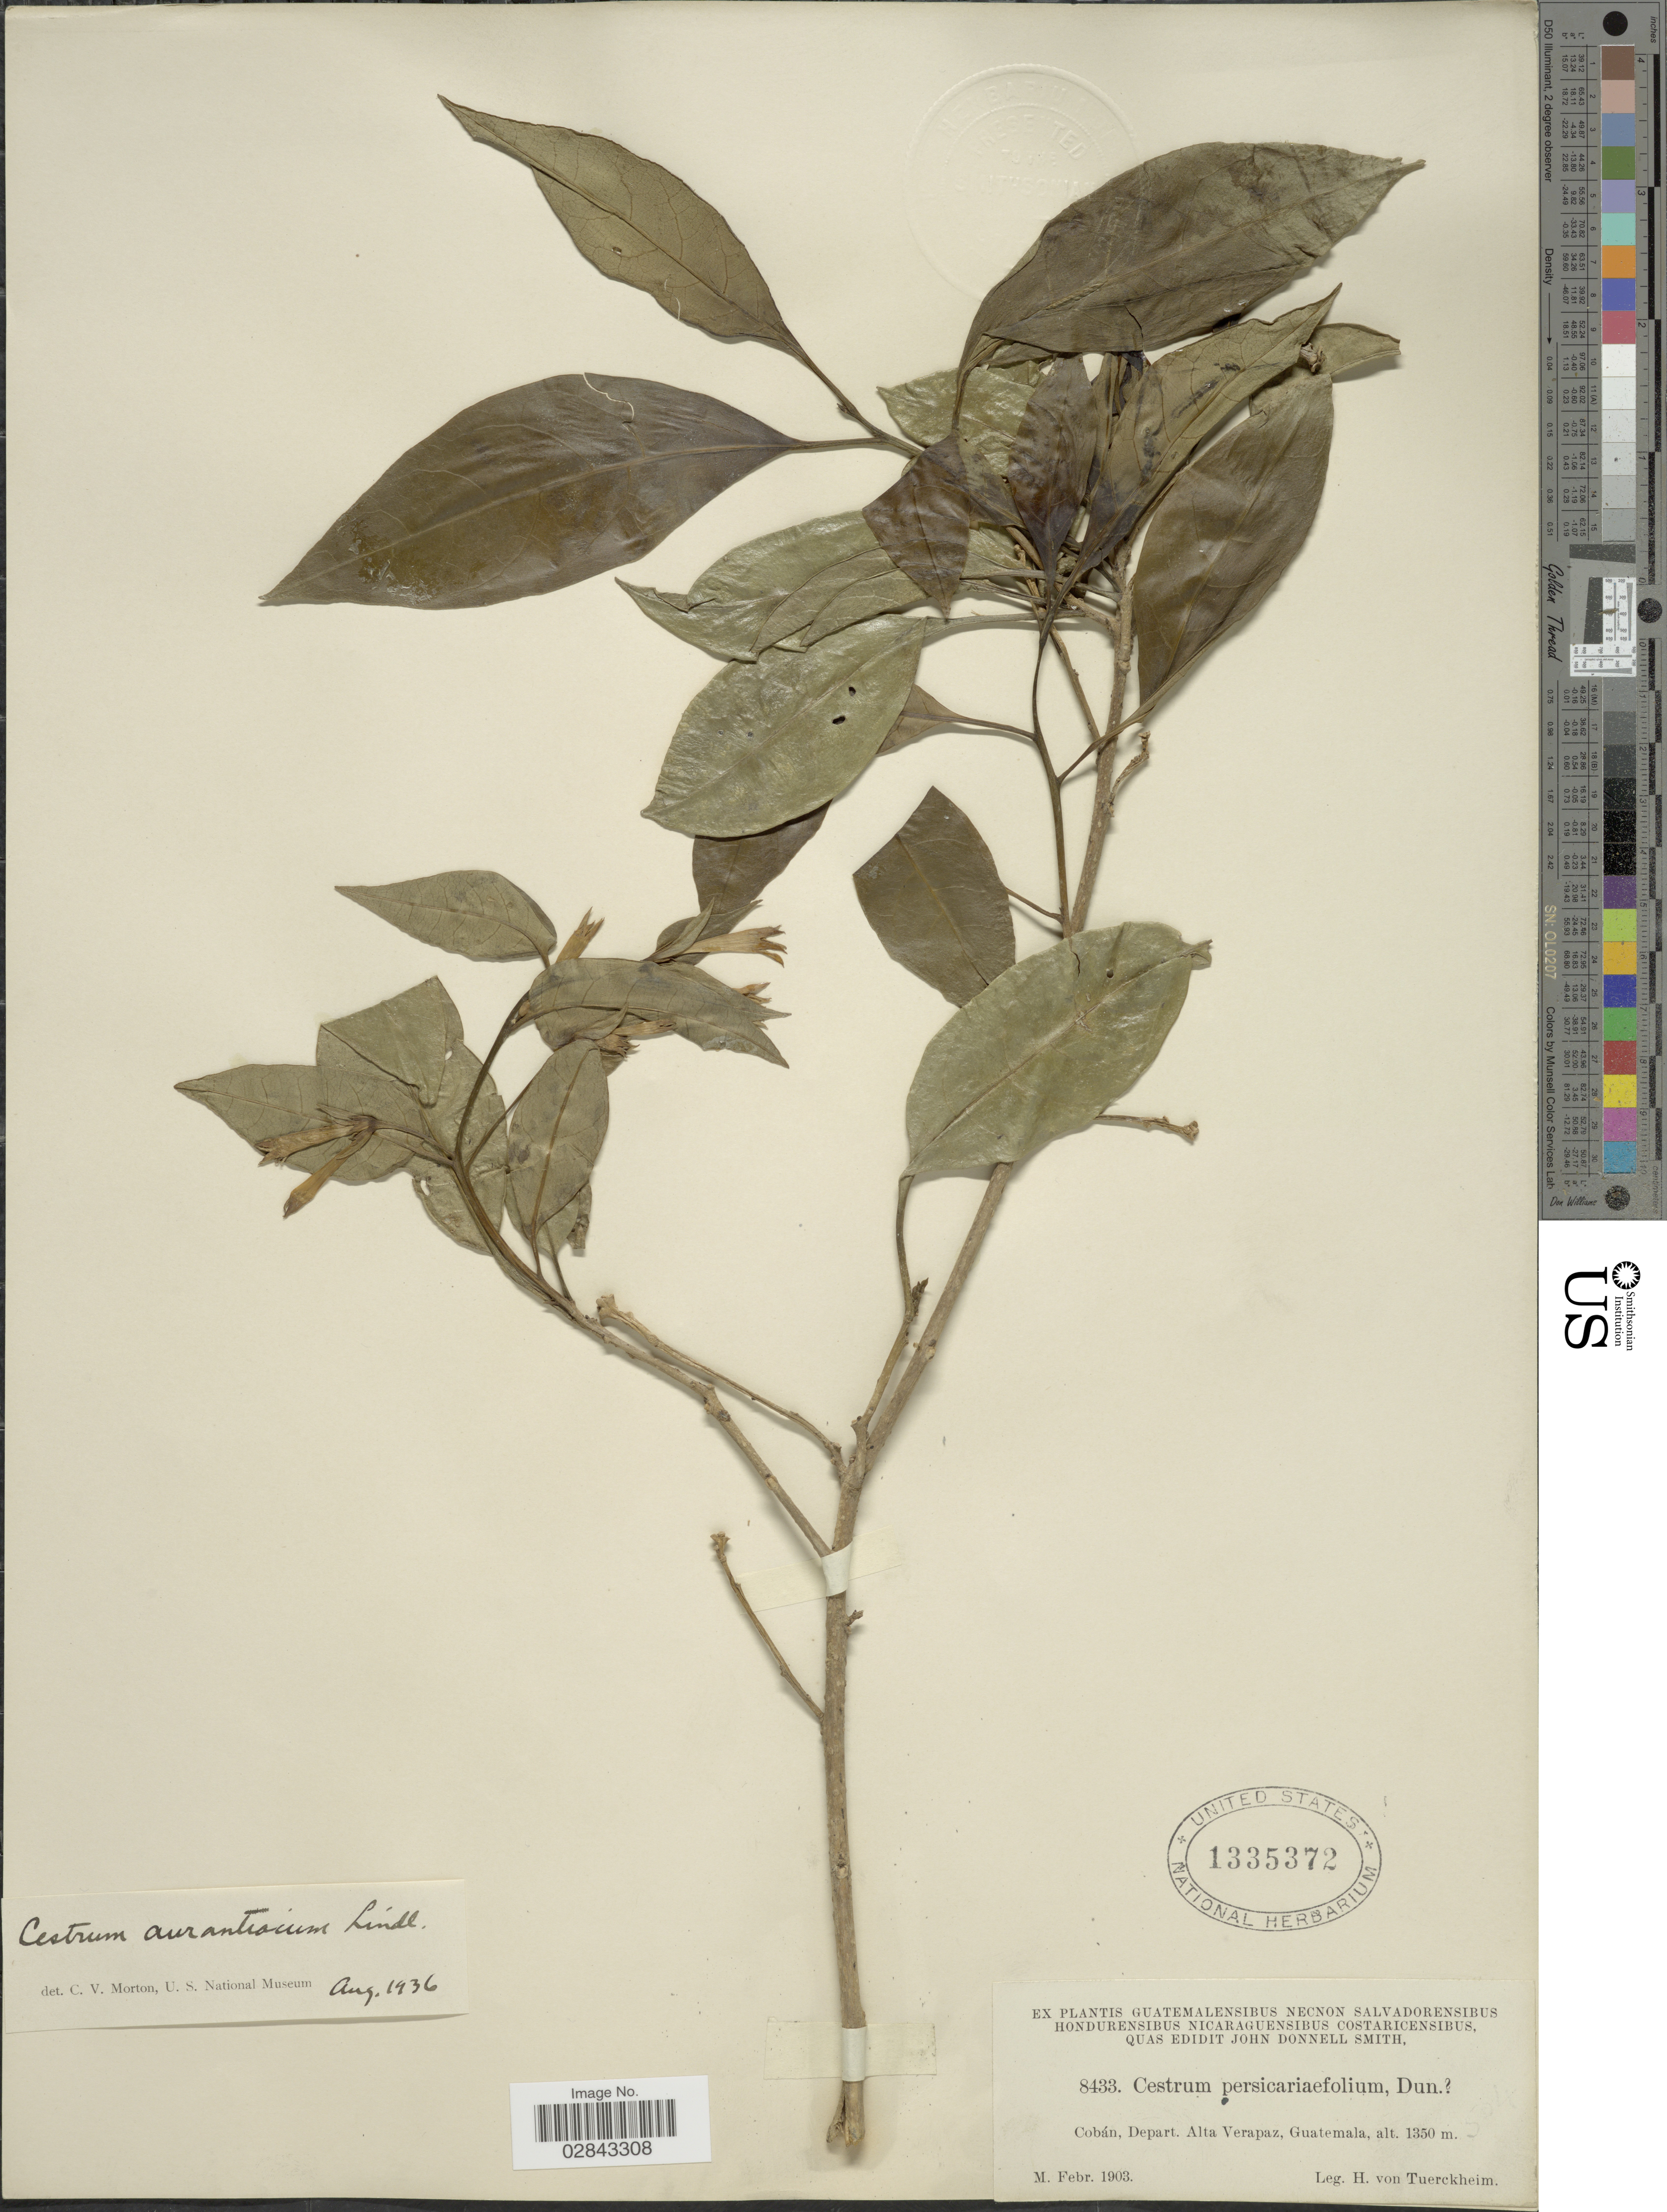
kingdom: Plantae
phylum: Tracheophyta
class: Magnoliopsida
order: Solanales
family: Solanaceae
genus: Cestrum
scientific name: Cestrum aurantiacum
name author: Lindley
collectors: H. von Tuerckheim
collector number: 8433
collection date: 1903-02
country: Guatemala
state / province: Alta Verapaz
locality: Cobán, Depart. Alta Verapaz.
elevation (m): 1350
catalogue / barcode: US 1335372